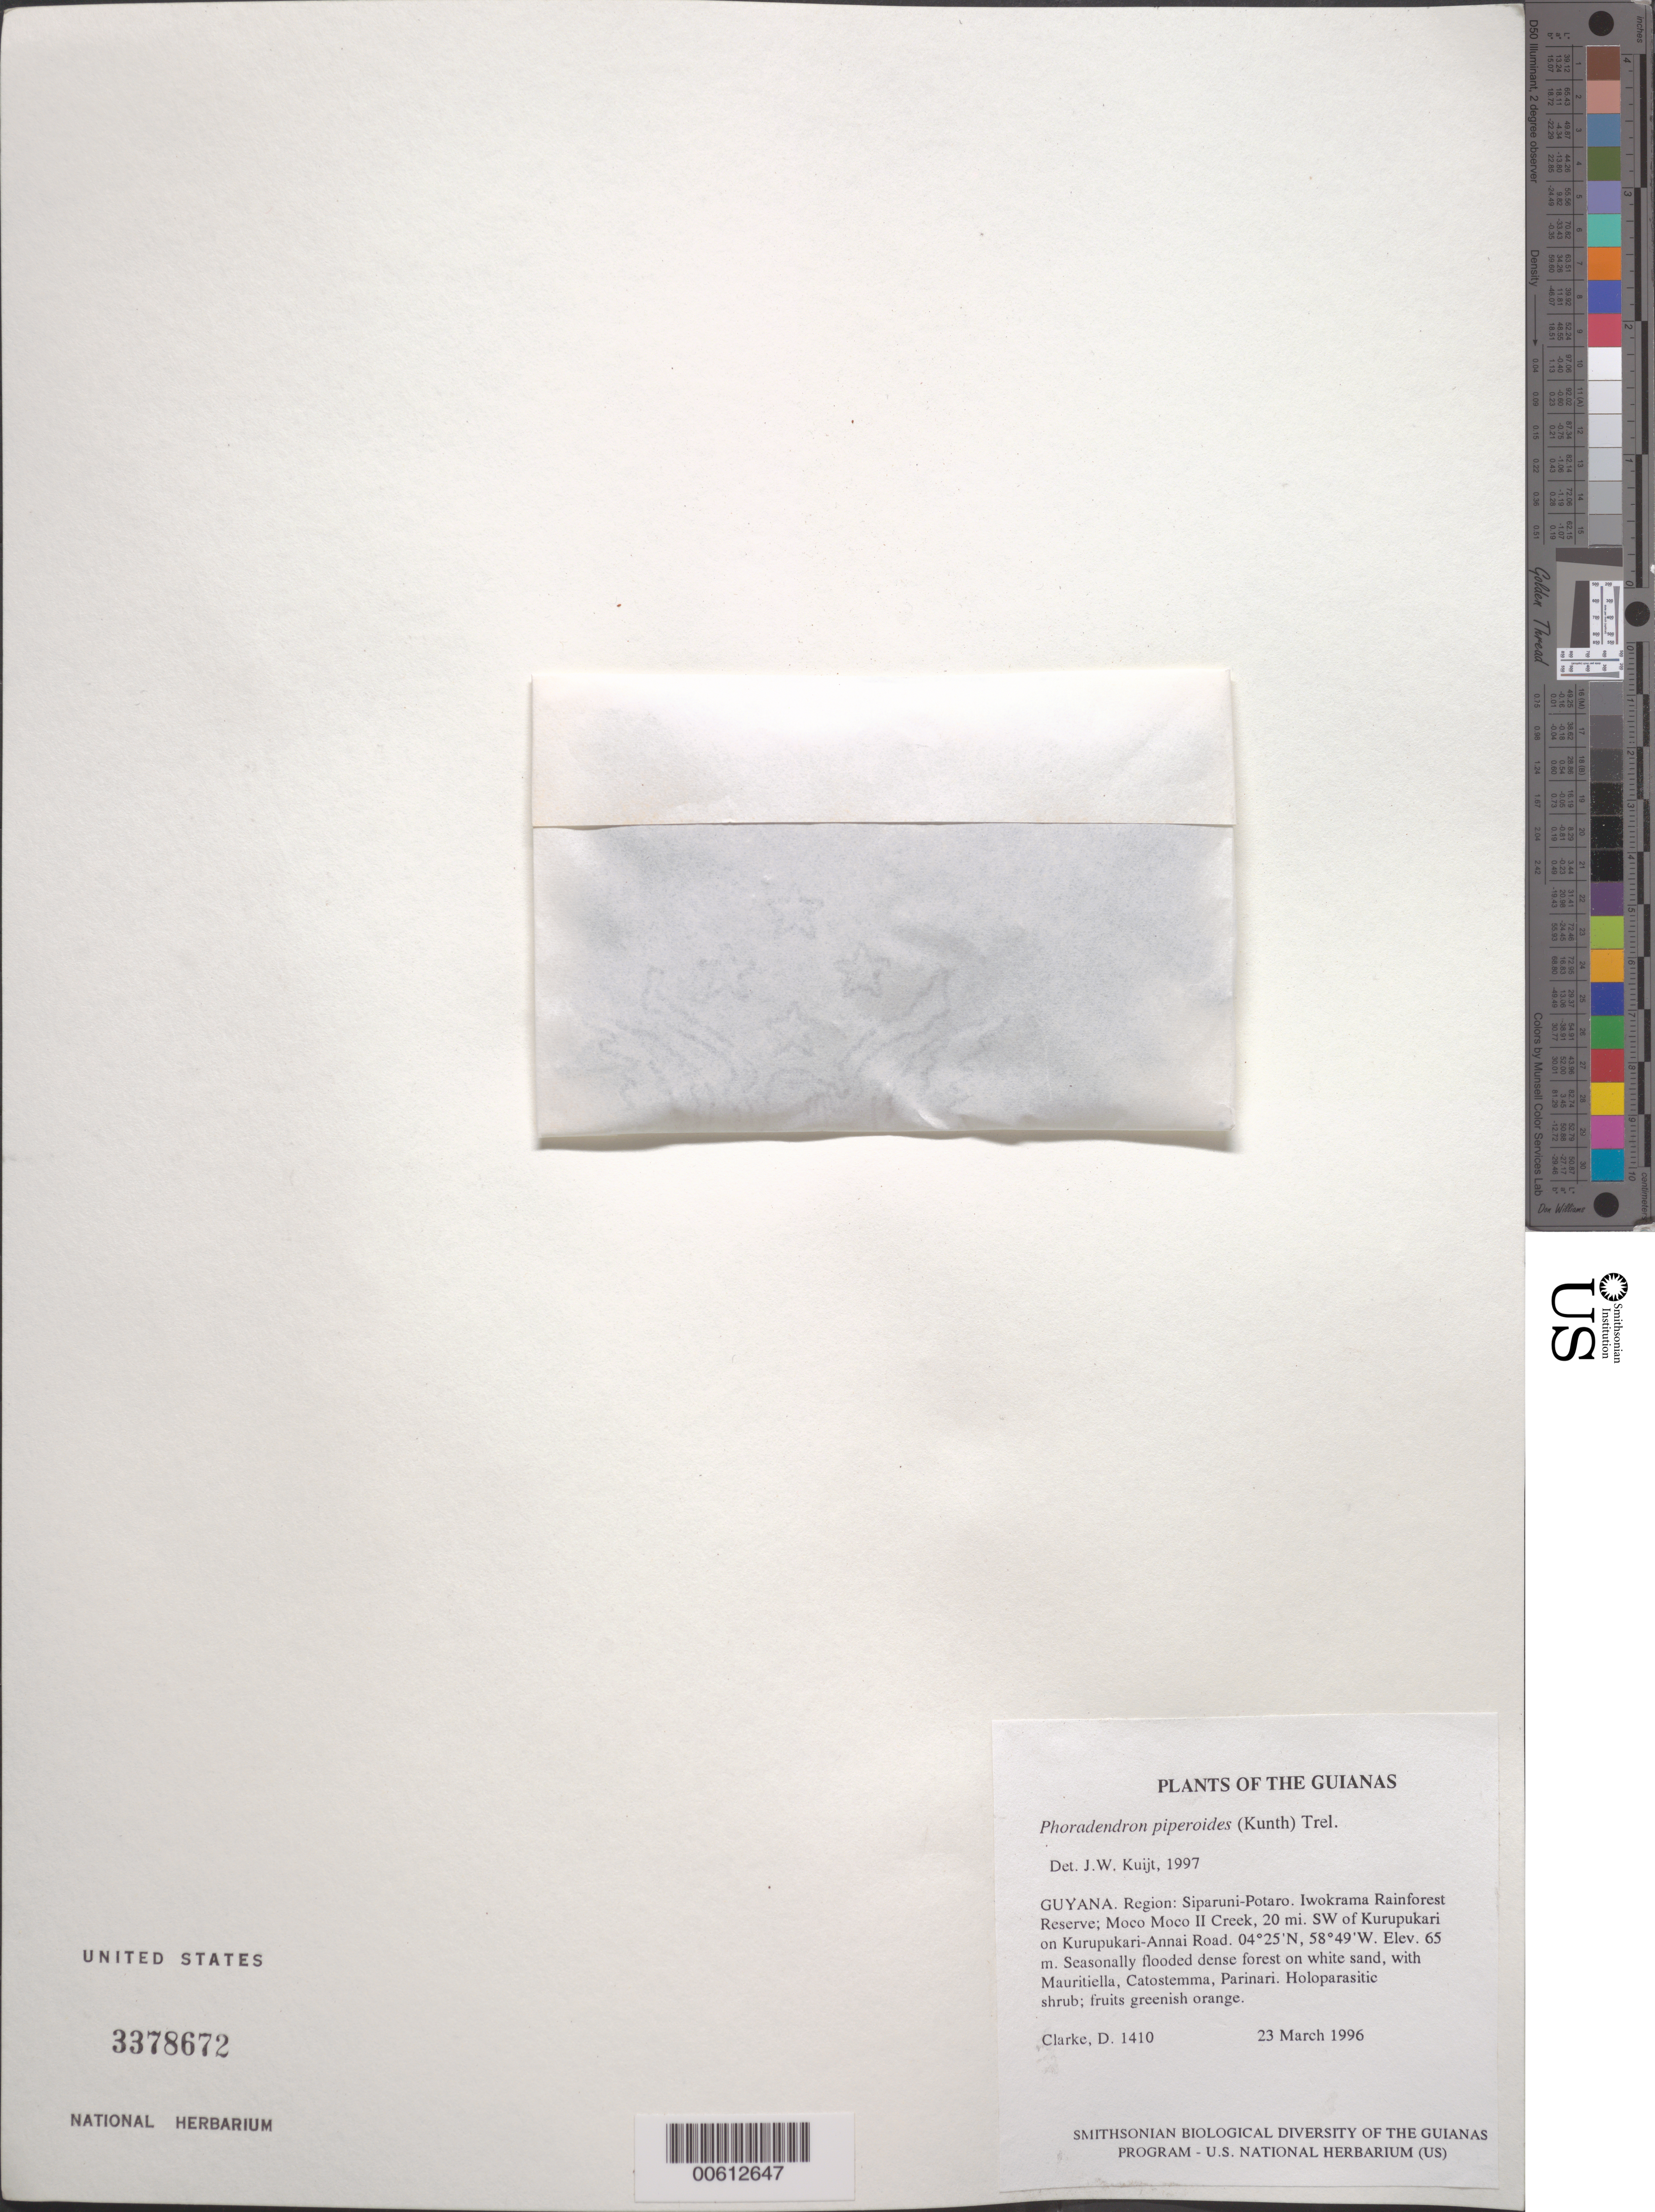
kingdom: Plantae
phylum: Tracheophyta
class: Magnoliopsida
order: Santalales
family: Viscaceae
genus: Phoradendron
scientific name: Phoradendron piperoides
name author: (Kunth) Trel.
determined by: Kuijt, Job, (CANADA)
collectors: H. D. Clarke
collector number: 1410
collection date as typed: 23 March 1996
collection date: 1996-03-23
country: Guyana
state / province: Potaro-Siparuni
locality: Iwokrama Rainforest Reserve; Moco Moco II Creek, 20 mi. SW of Kurupukari on Kurupukari-Annai Road, 1 km NE of camp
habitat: Seasonally flooded dense forest on white sand, with Mauritiella, Catostemma, Parinari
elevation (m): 65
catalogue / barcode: US 3378672